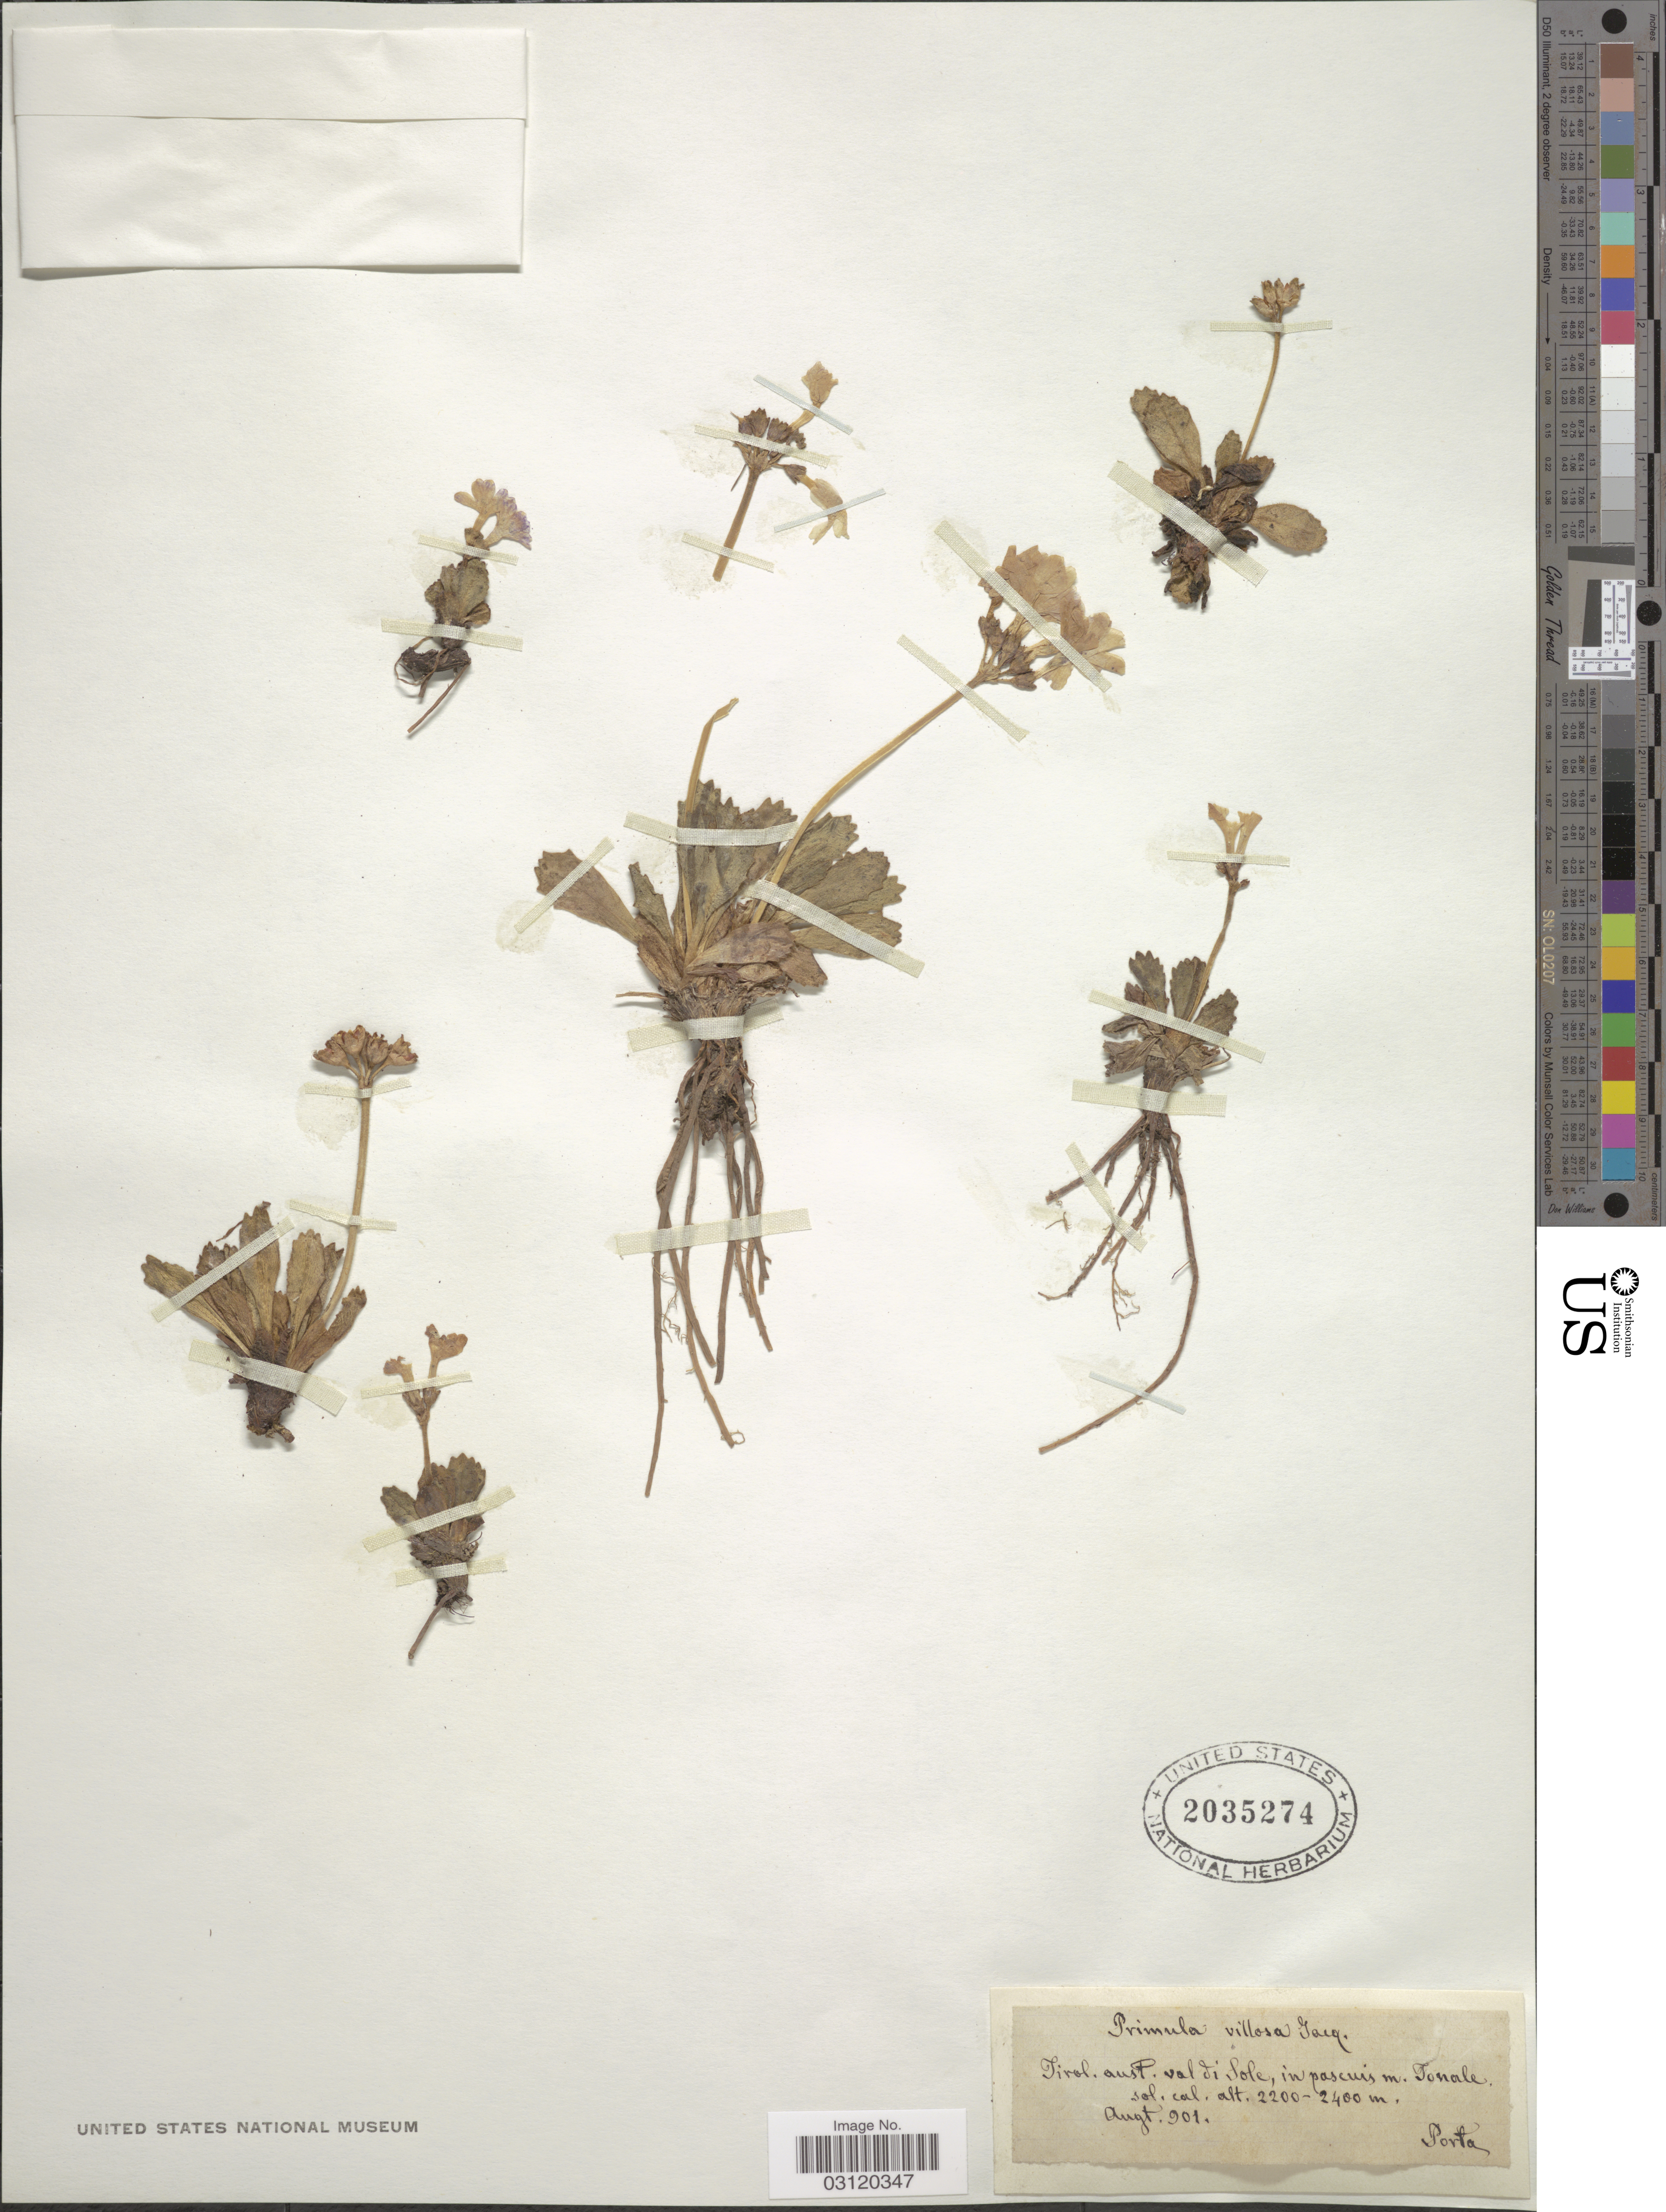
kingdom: Plantae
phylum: Tracheophyta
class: Magnoliopsida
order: Ericales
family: Primulaceae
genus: Primula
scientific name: Primula villosa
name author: Wulfen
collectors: -- Porta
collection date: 1901-08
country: Italy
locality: Tirol. austr. val di Sole, in pascuis m. Tonale, sol. cal.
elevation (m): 2200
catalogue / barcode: US 2035274